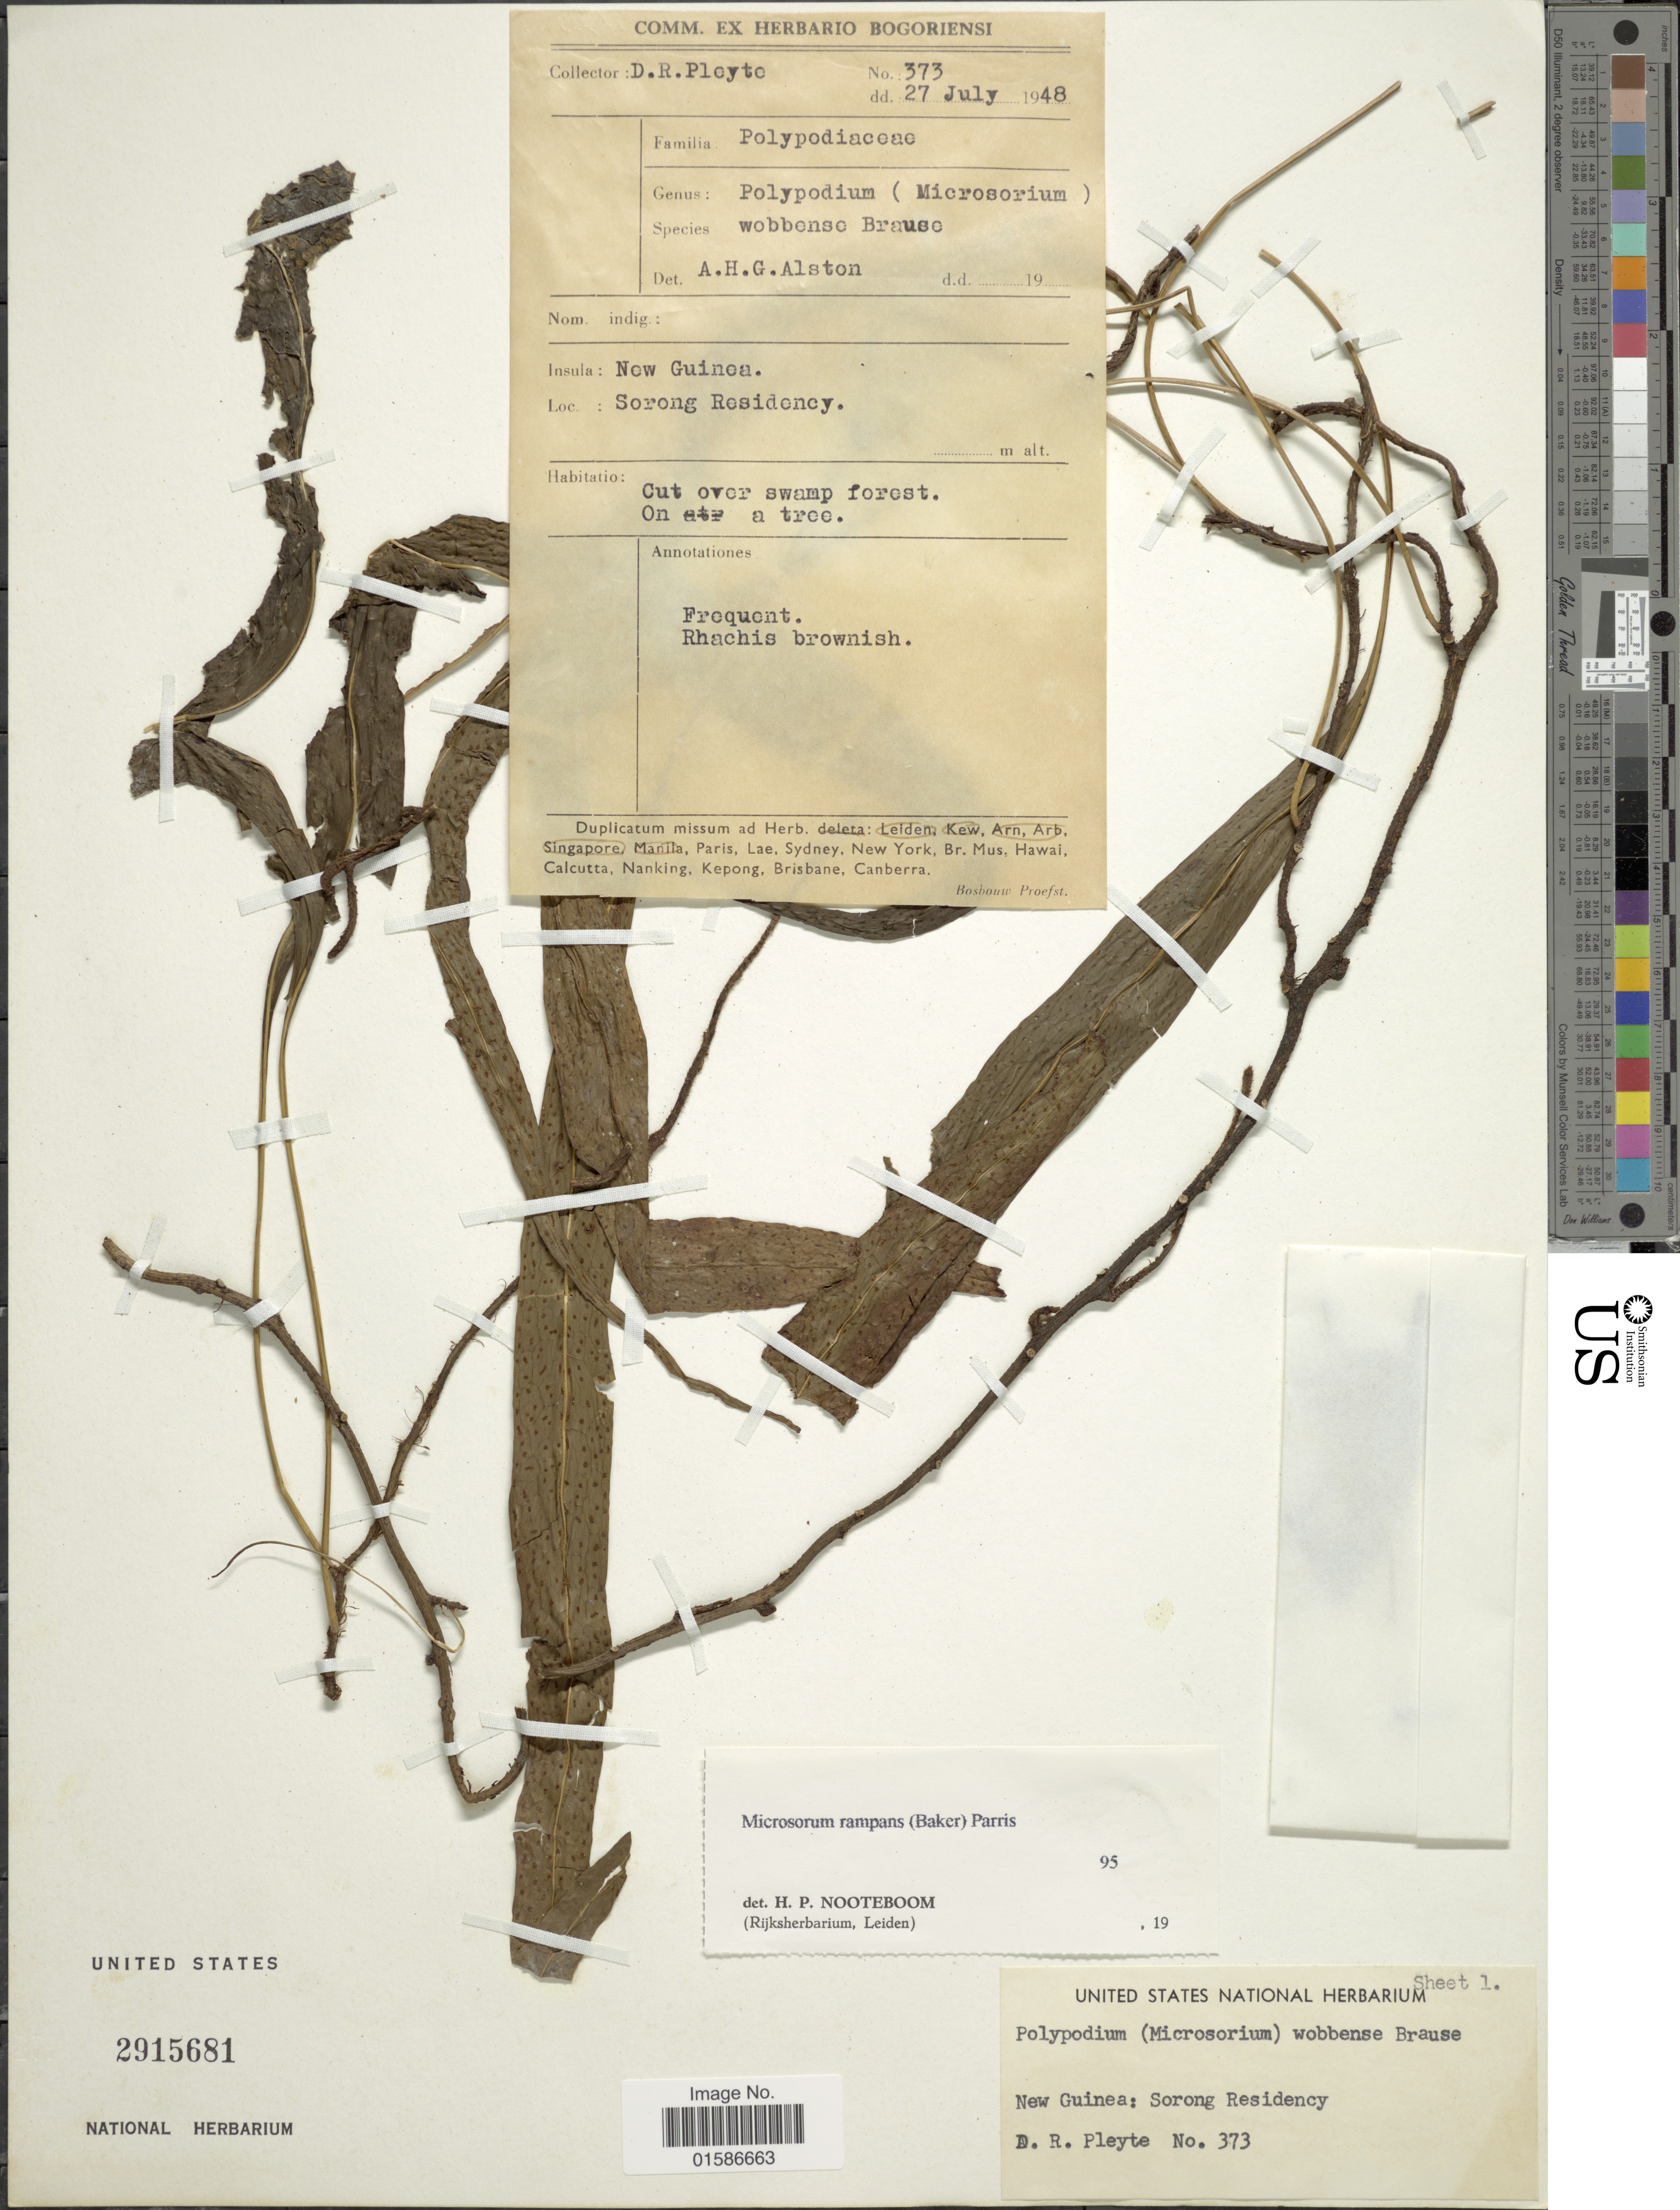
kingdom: Plantae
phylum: Tracheophyta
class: Polypodiopsida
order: Polypodiales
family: Polypodiaceae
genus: Microsorum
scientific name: Microsorum rampans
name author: (Baker) Parris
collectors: D. Pleyte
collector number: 373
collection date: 1948-07-27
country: Indonesia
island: New Guinea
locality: Insula: New Guinea, Sorong Residency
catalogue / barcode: US 2915681